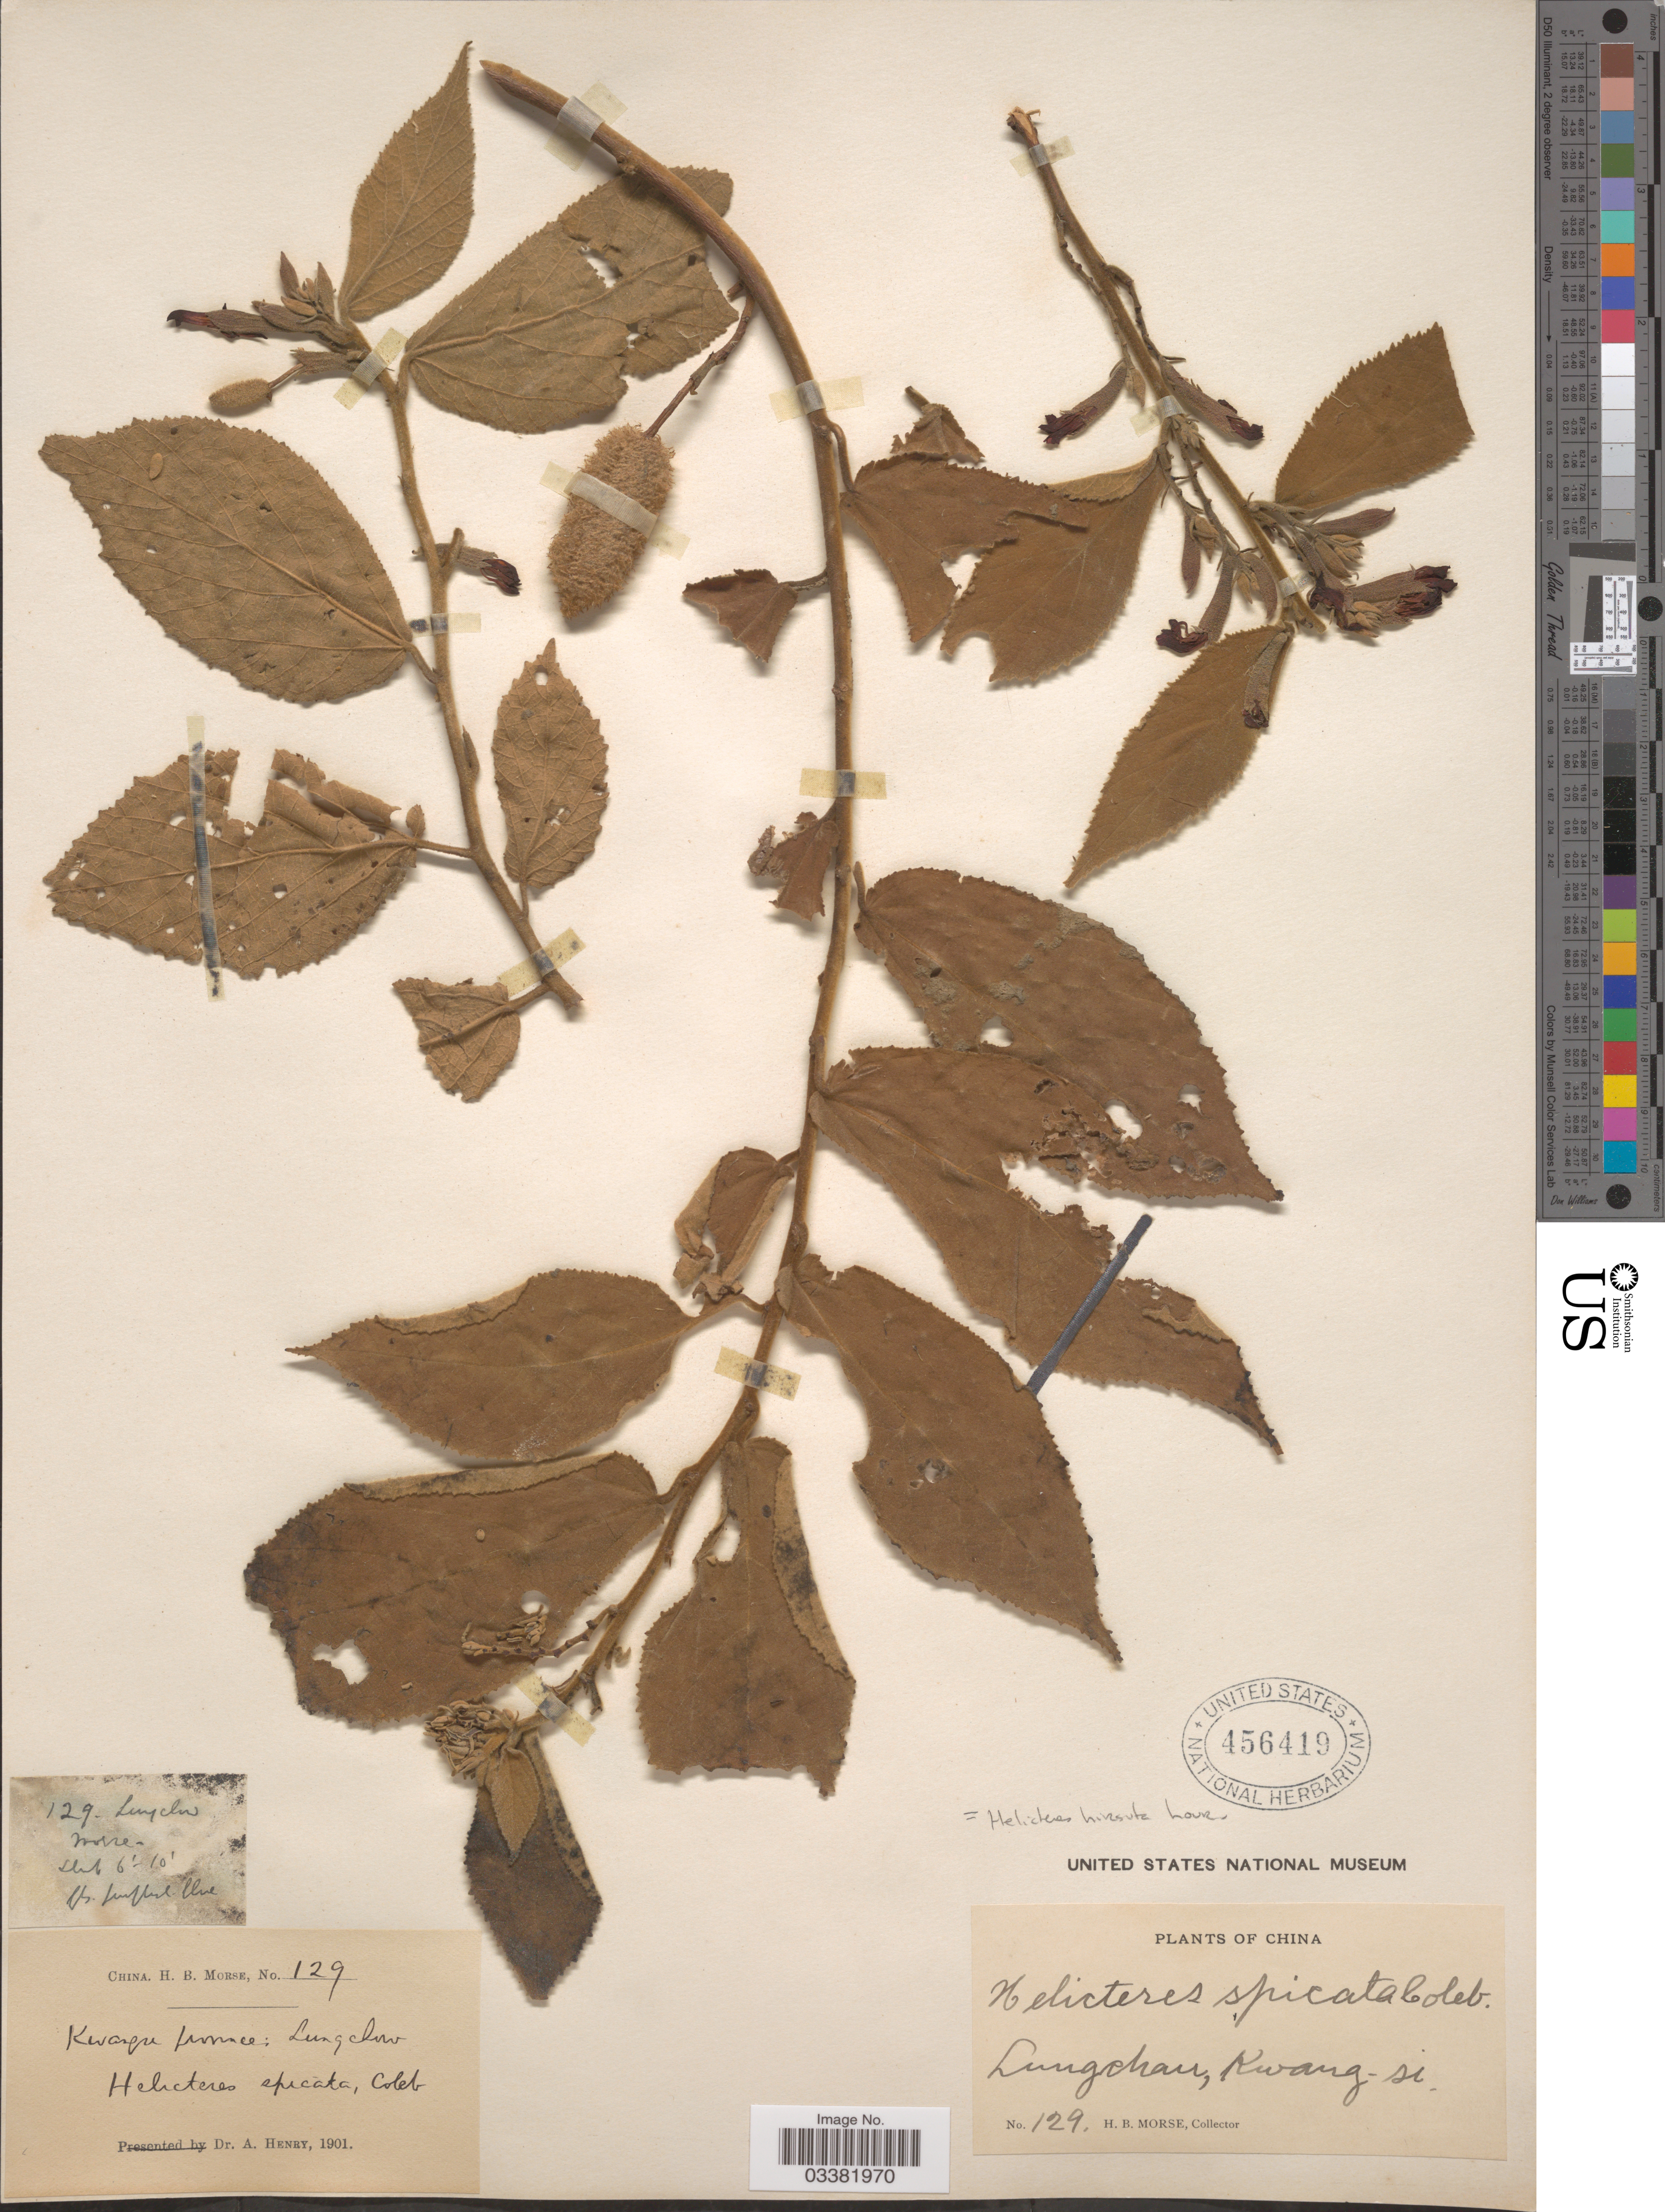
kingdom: Plantae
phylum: Tracheophyta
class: Magnoliopsida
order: Malvales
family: Malvaceae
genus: Helicteres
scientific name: Helicteres hirsuta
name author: Lour.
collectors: H. Morse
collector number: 129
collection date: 1901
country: China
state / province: Guangxi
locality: Kwangsi province: Lungchau.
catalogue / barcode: US 456419